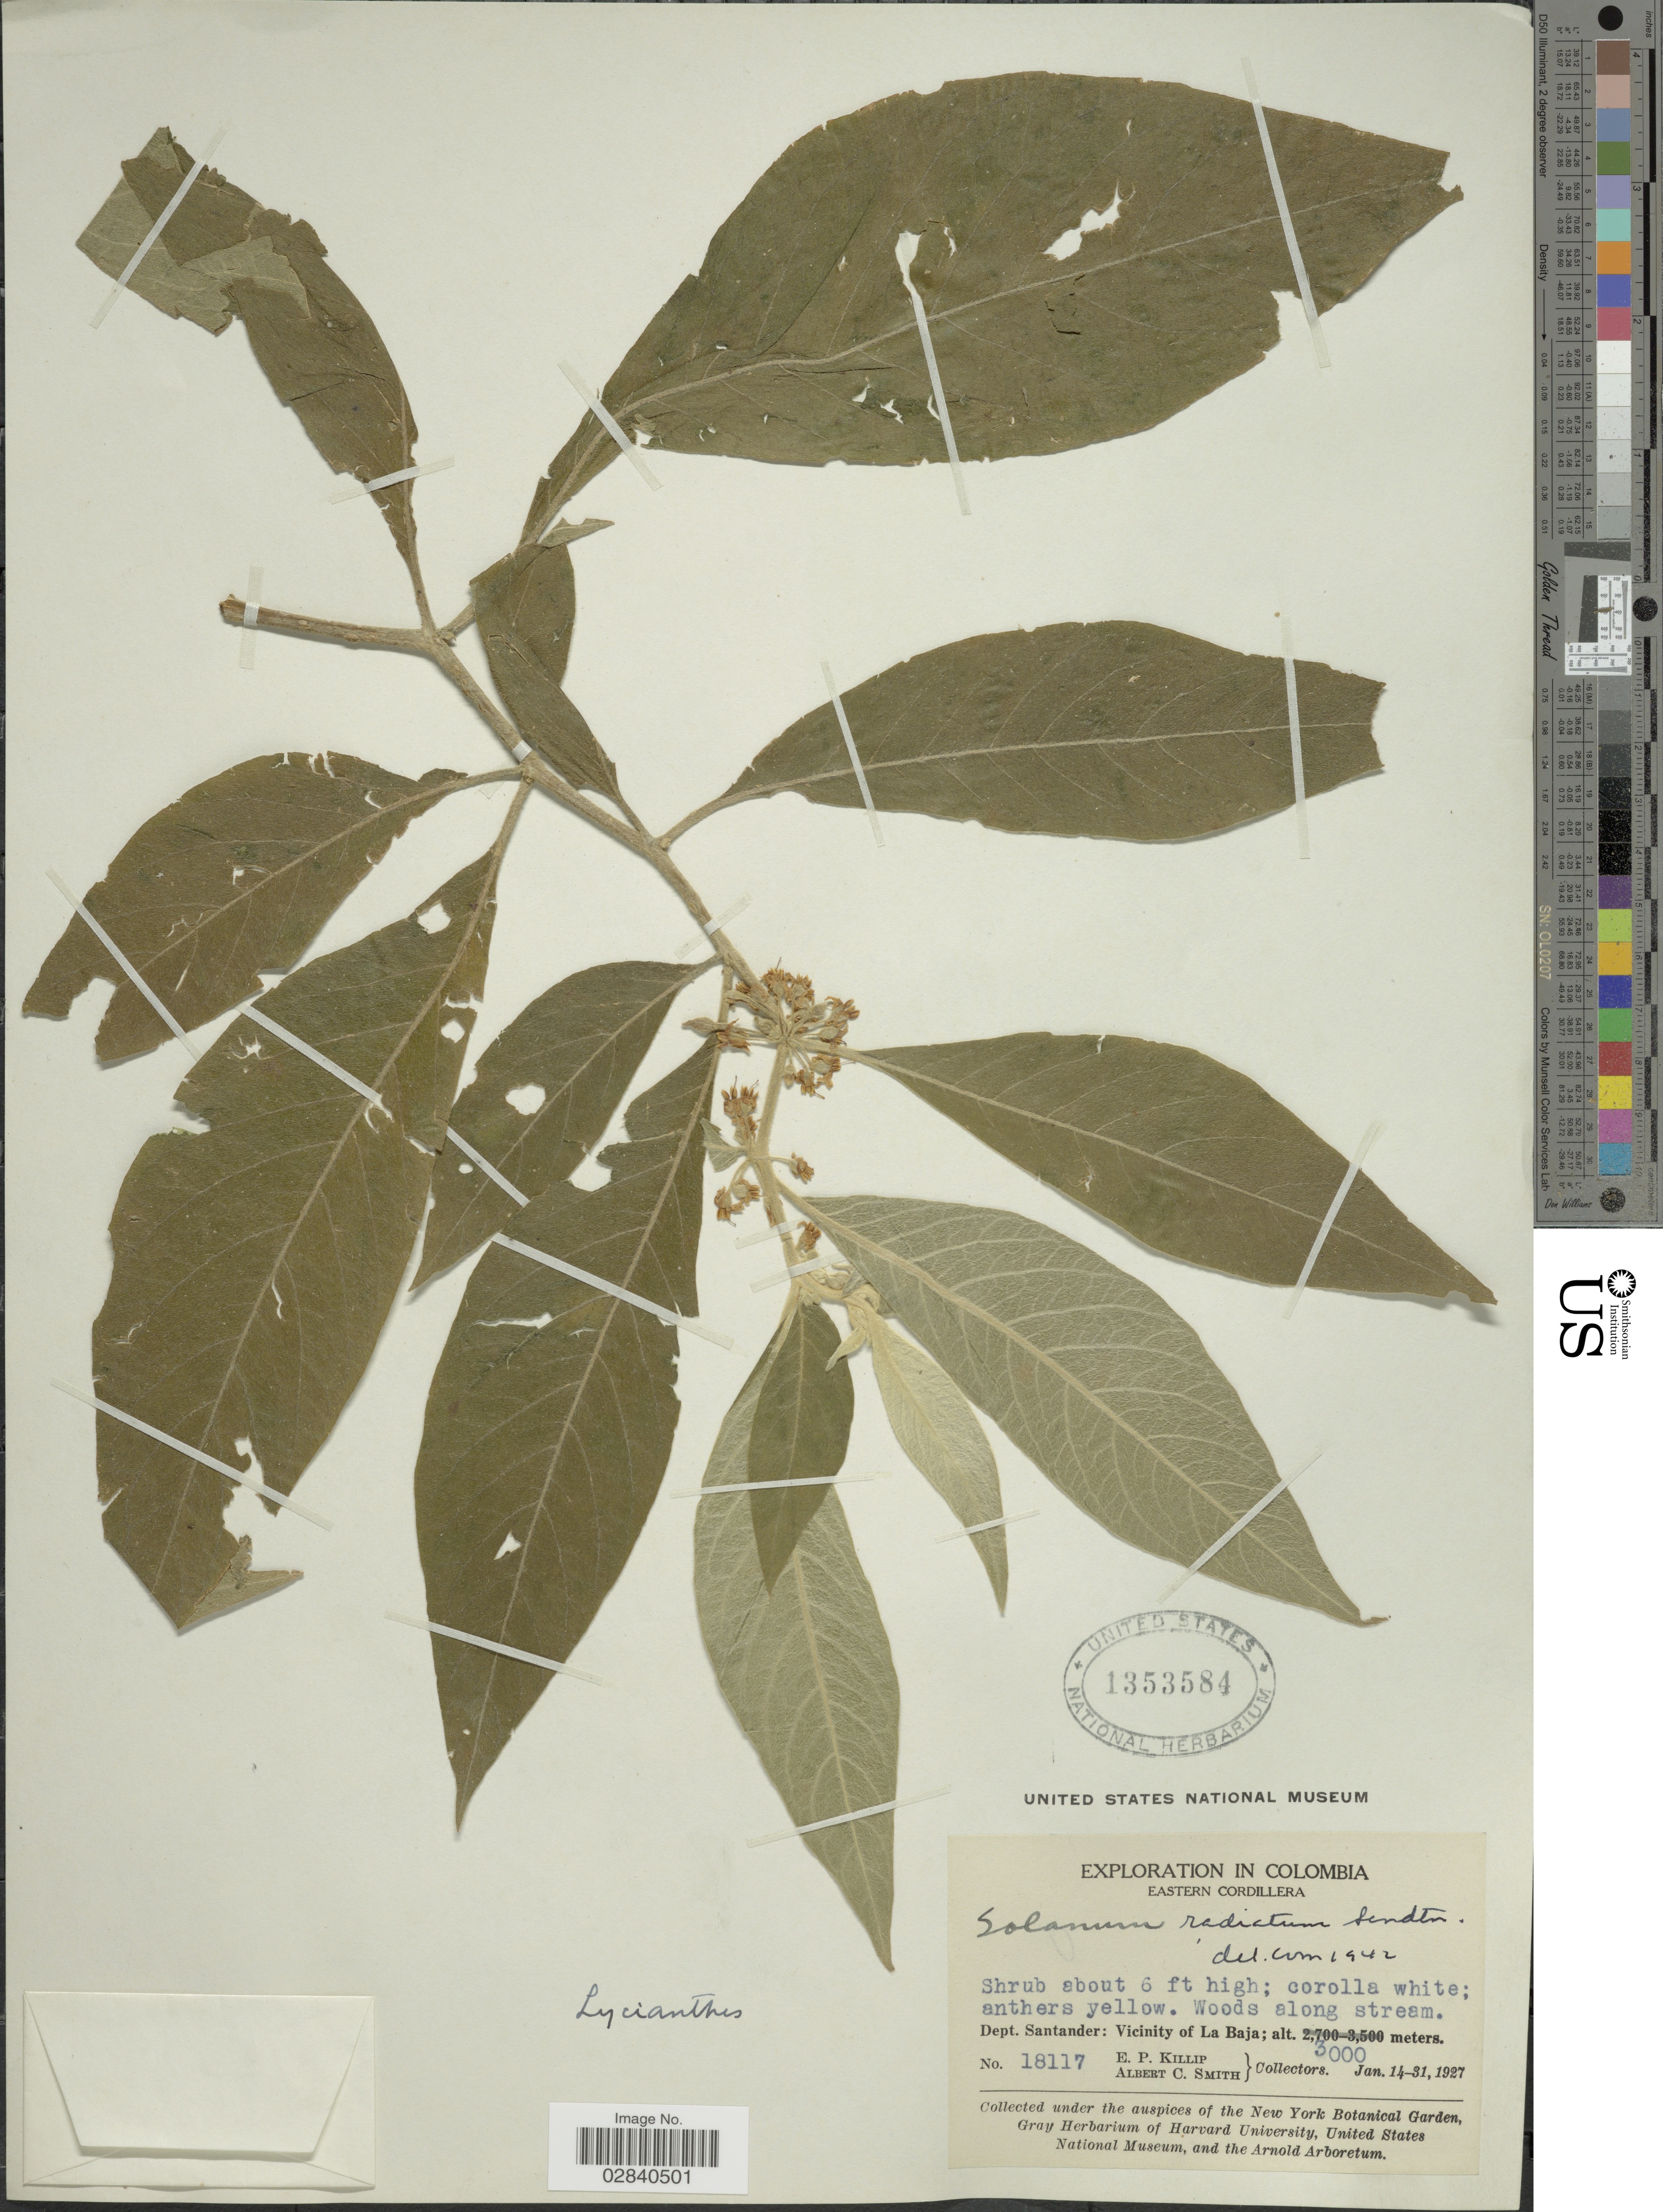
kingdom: Plantae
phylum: Tracheophyta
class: Magnoliopsida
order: Solanales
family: Solanaceae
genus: Lycianthes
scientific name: Lycianthes radiata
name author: (Sendtn.) Bitter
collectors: E. P. Killip & A. C. Smith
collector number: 18117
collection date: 1927-01-14/1927-01-31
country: Colombia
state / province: Santander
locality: Eastern Cordillera, Dept. Santander: Vicinity of La Baja.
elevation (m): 3000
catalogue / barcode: US 1353584